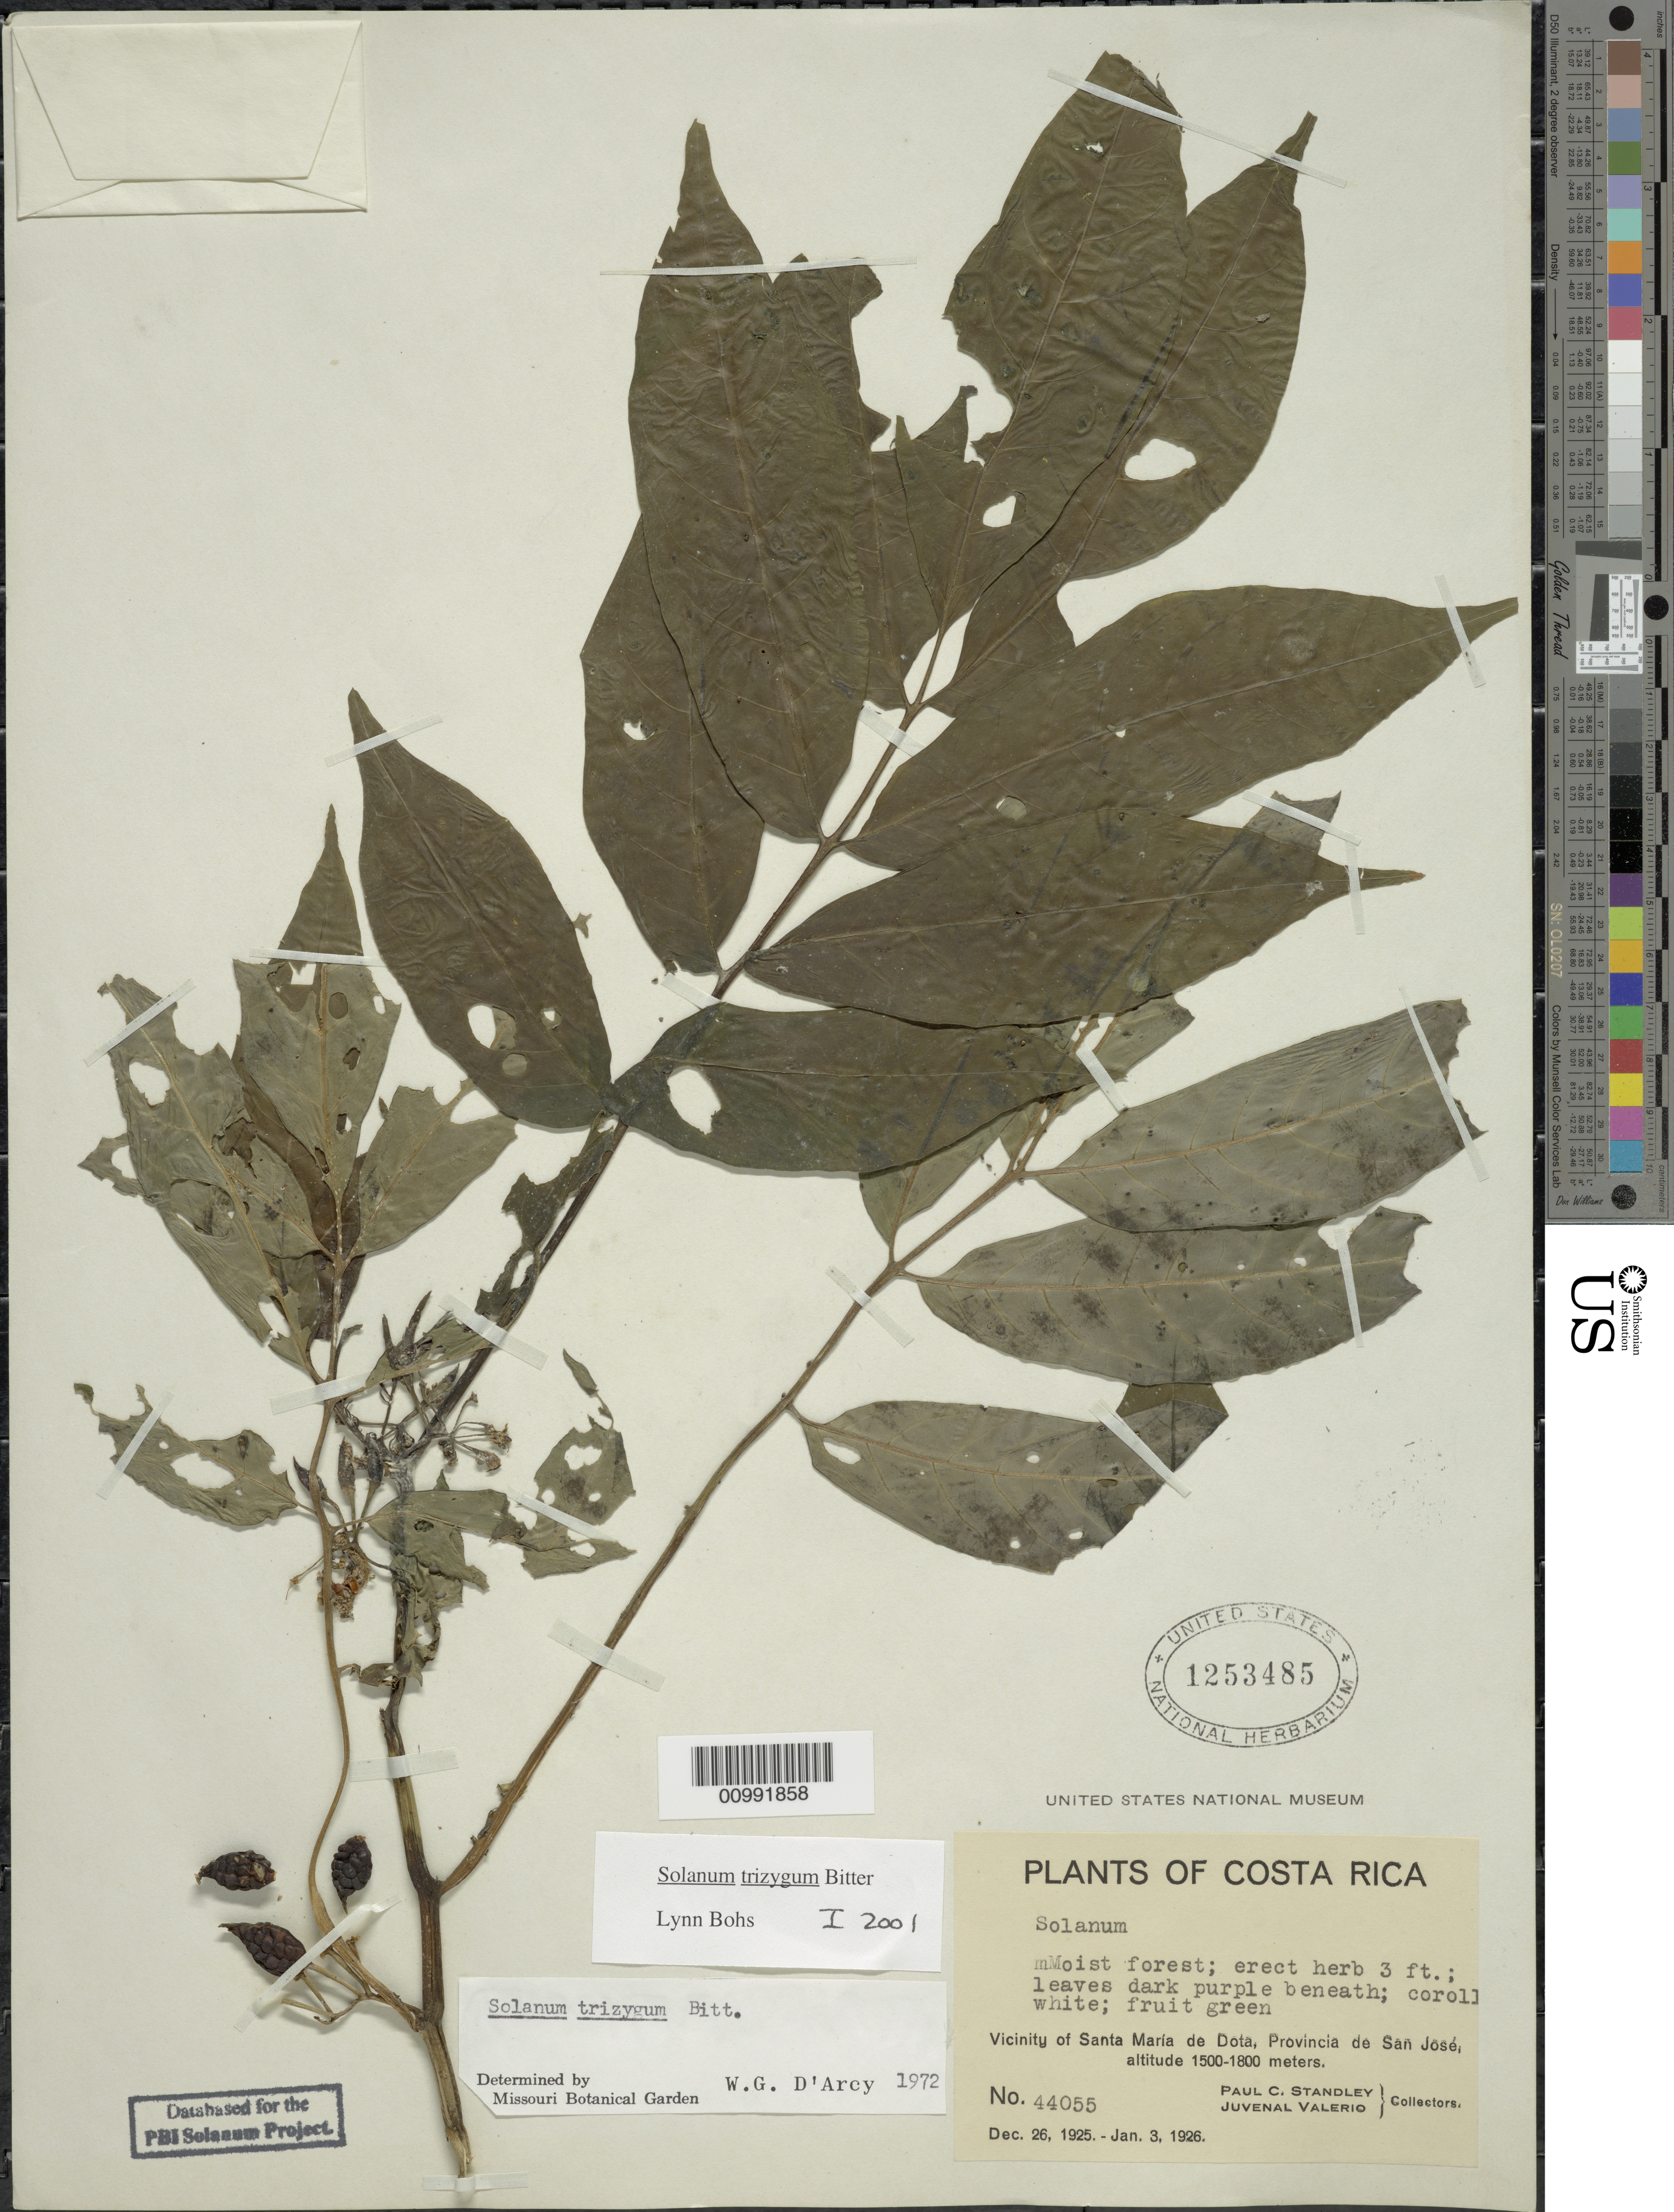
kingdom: Plantae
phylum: Tracheophyta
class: Magnoliopsida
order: Solanales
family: Solanaceae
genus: Solanum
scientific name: Solanum trizygum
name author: Bitter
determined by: Bohs, L. A.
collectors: P. C. Standley & J. Valerio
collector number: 44055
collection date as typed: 26 Dec 1925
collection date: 1925-12-26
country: Costa Rica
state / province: San José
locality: Vicinity of Santa María de Dota.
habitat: Moist forest.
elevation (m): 1500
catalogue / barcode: US 1253485